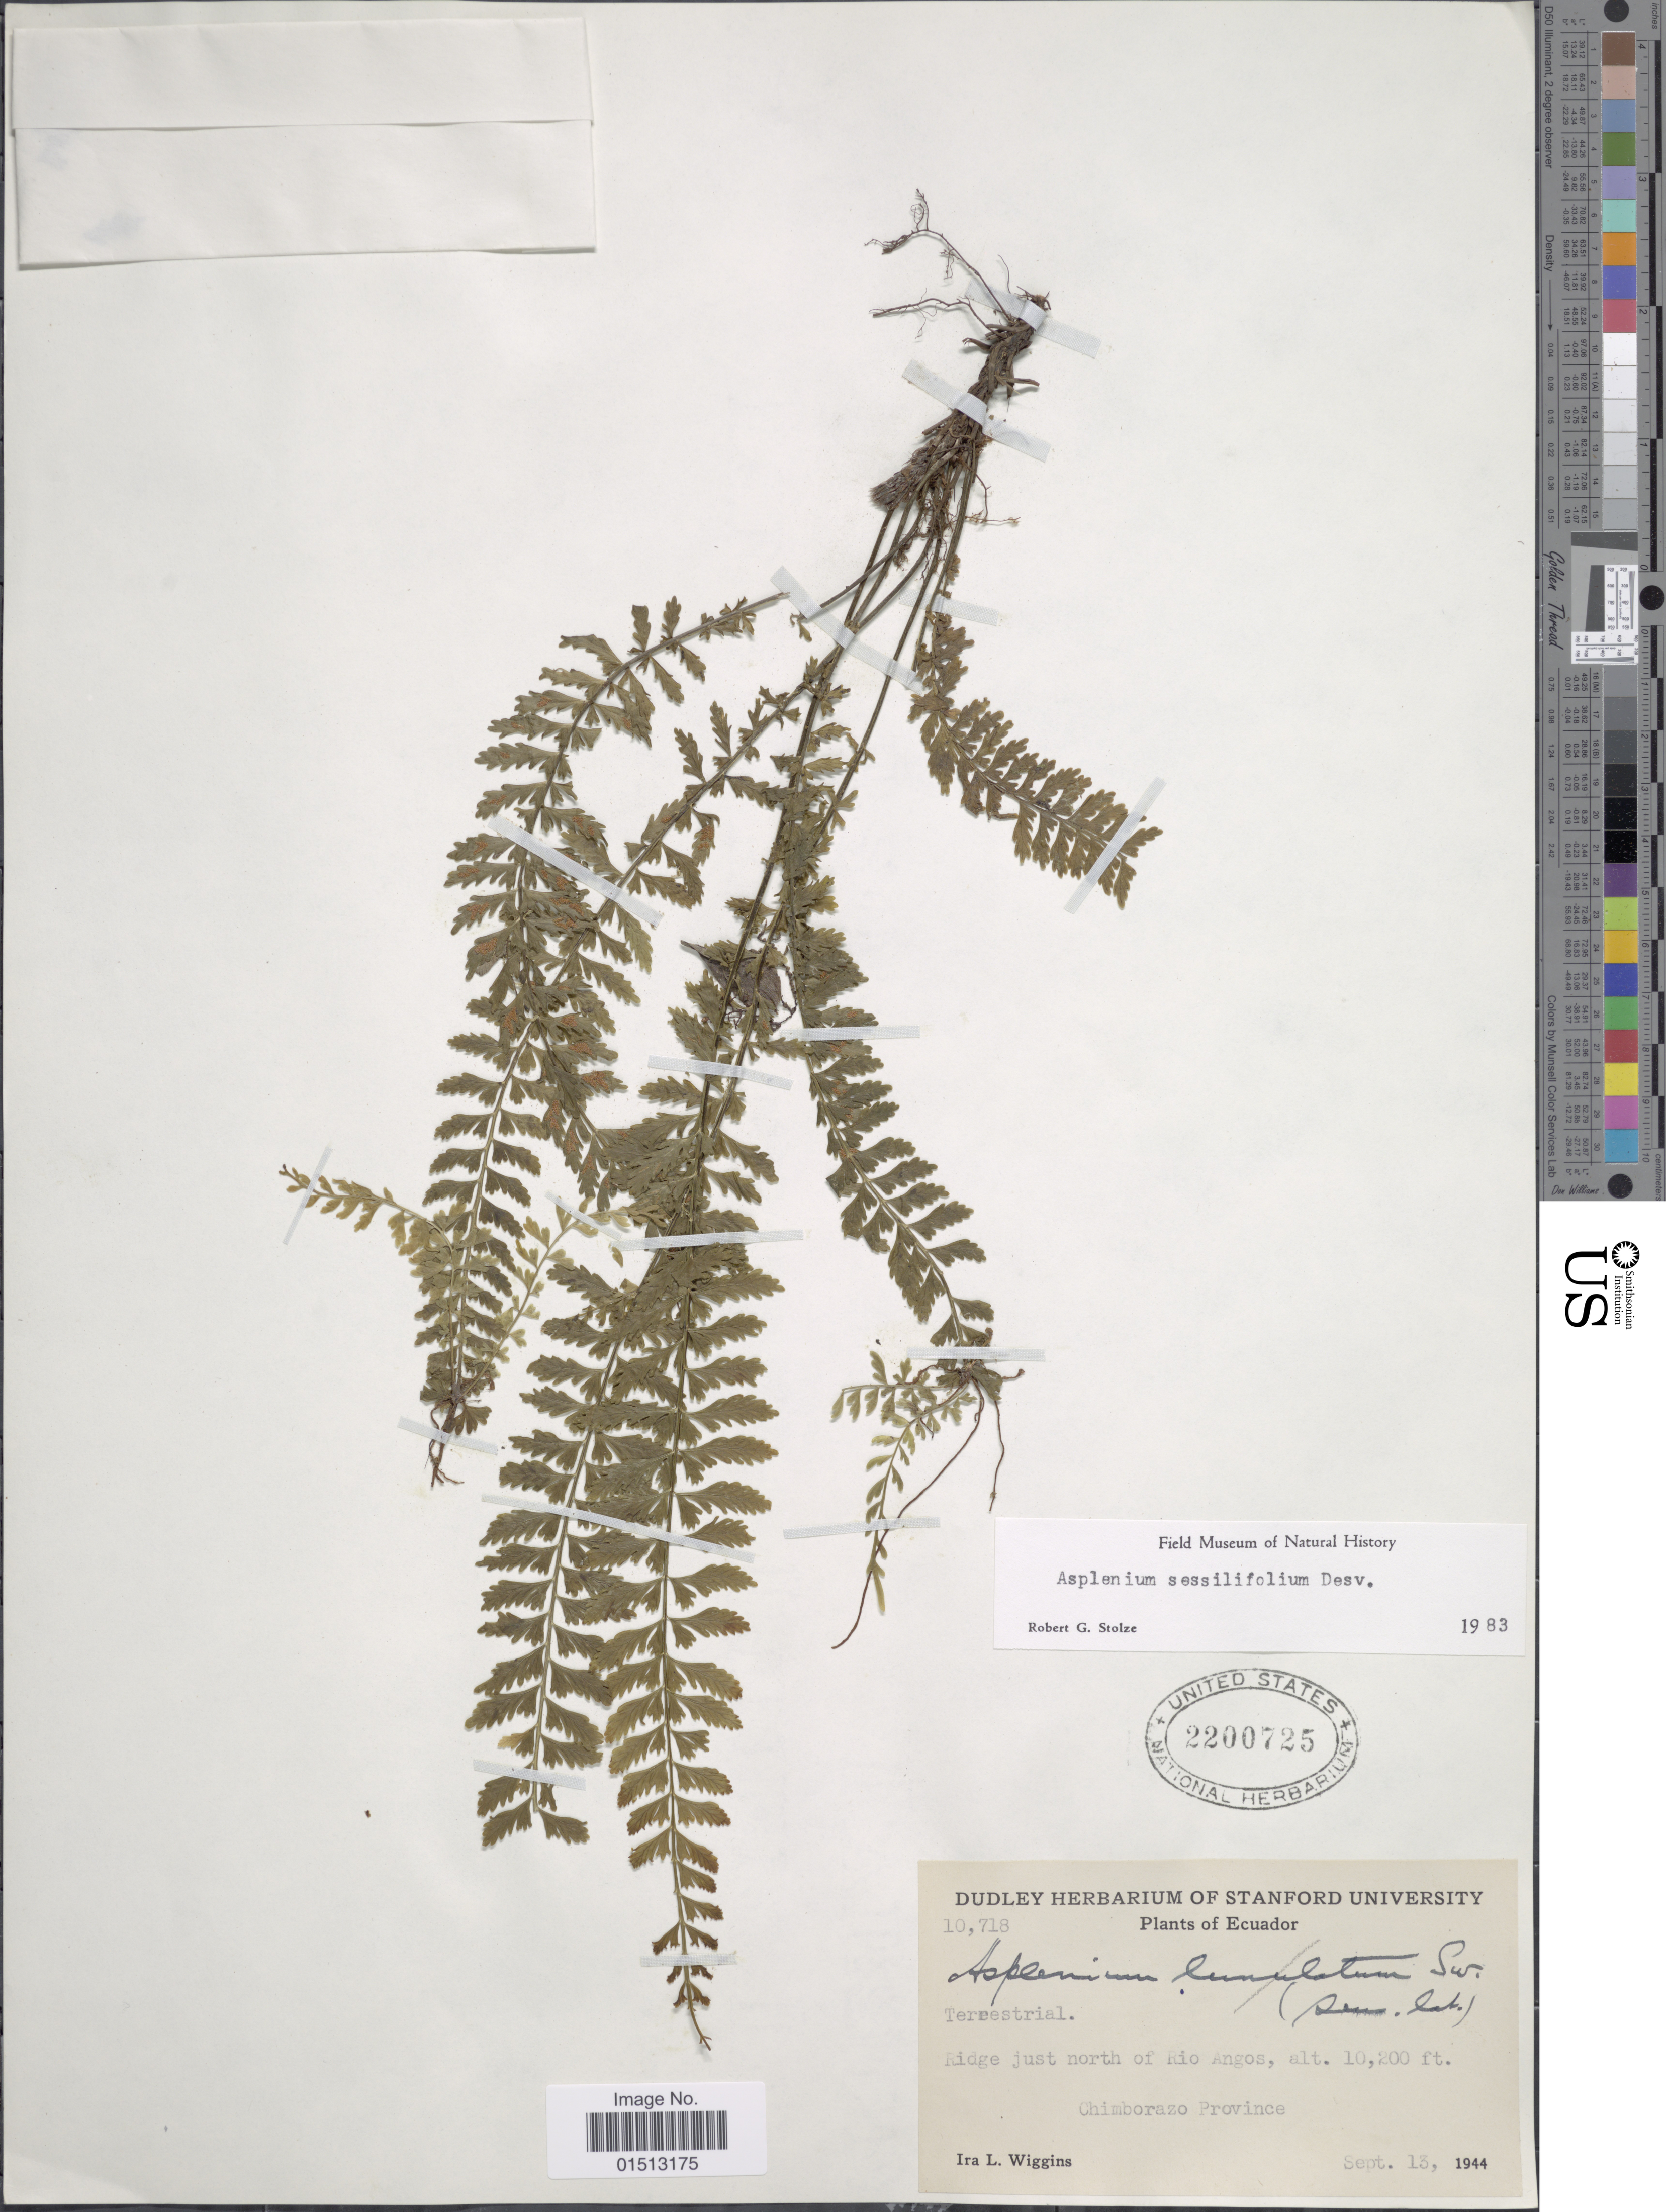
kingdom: Plantae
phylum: Tracheophyta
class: Polypodiopsida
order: Polypodiales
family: Aspleniaceae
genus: Asplenium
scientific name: Asplenium sessilifolium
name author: Desv.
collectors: I. L. Wiggins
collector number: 10718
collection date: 1944-09-13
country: Ecuador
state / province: Chimborazo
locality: Ridge just north of Rio Angos.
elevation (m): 3109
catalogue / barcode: US 2200725